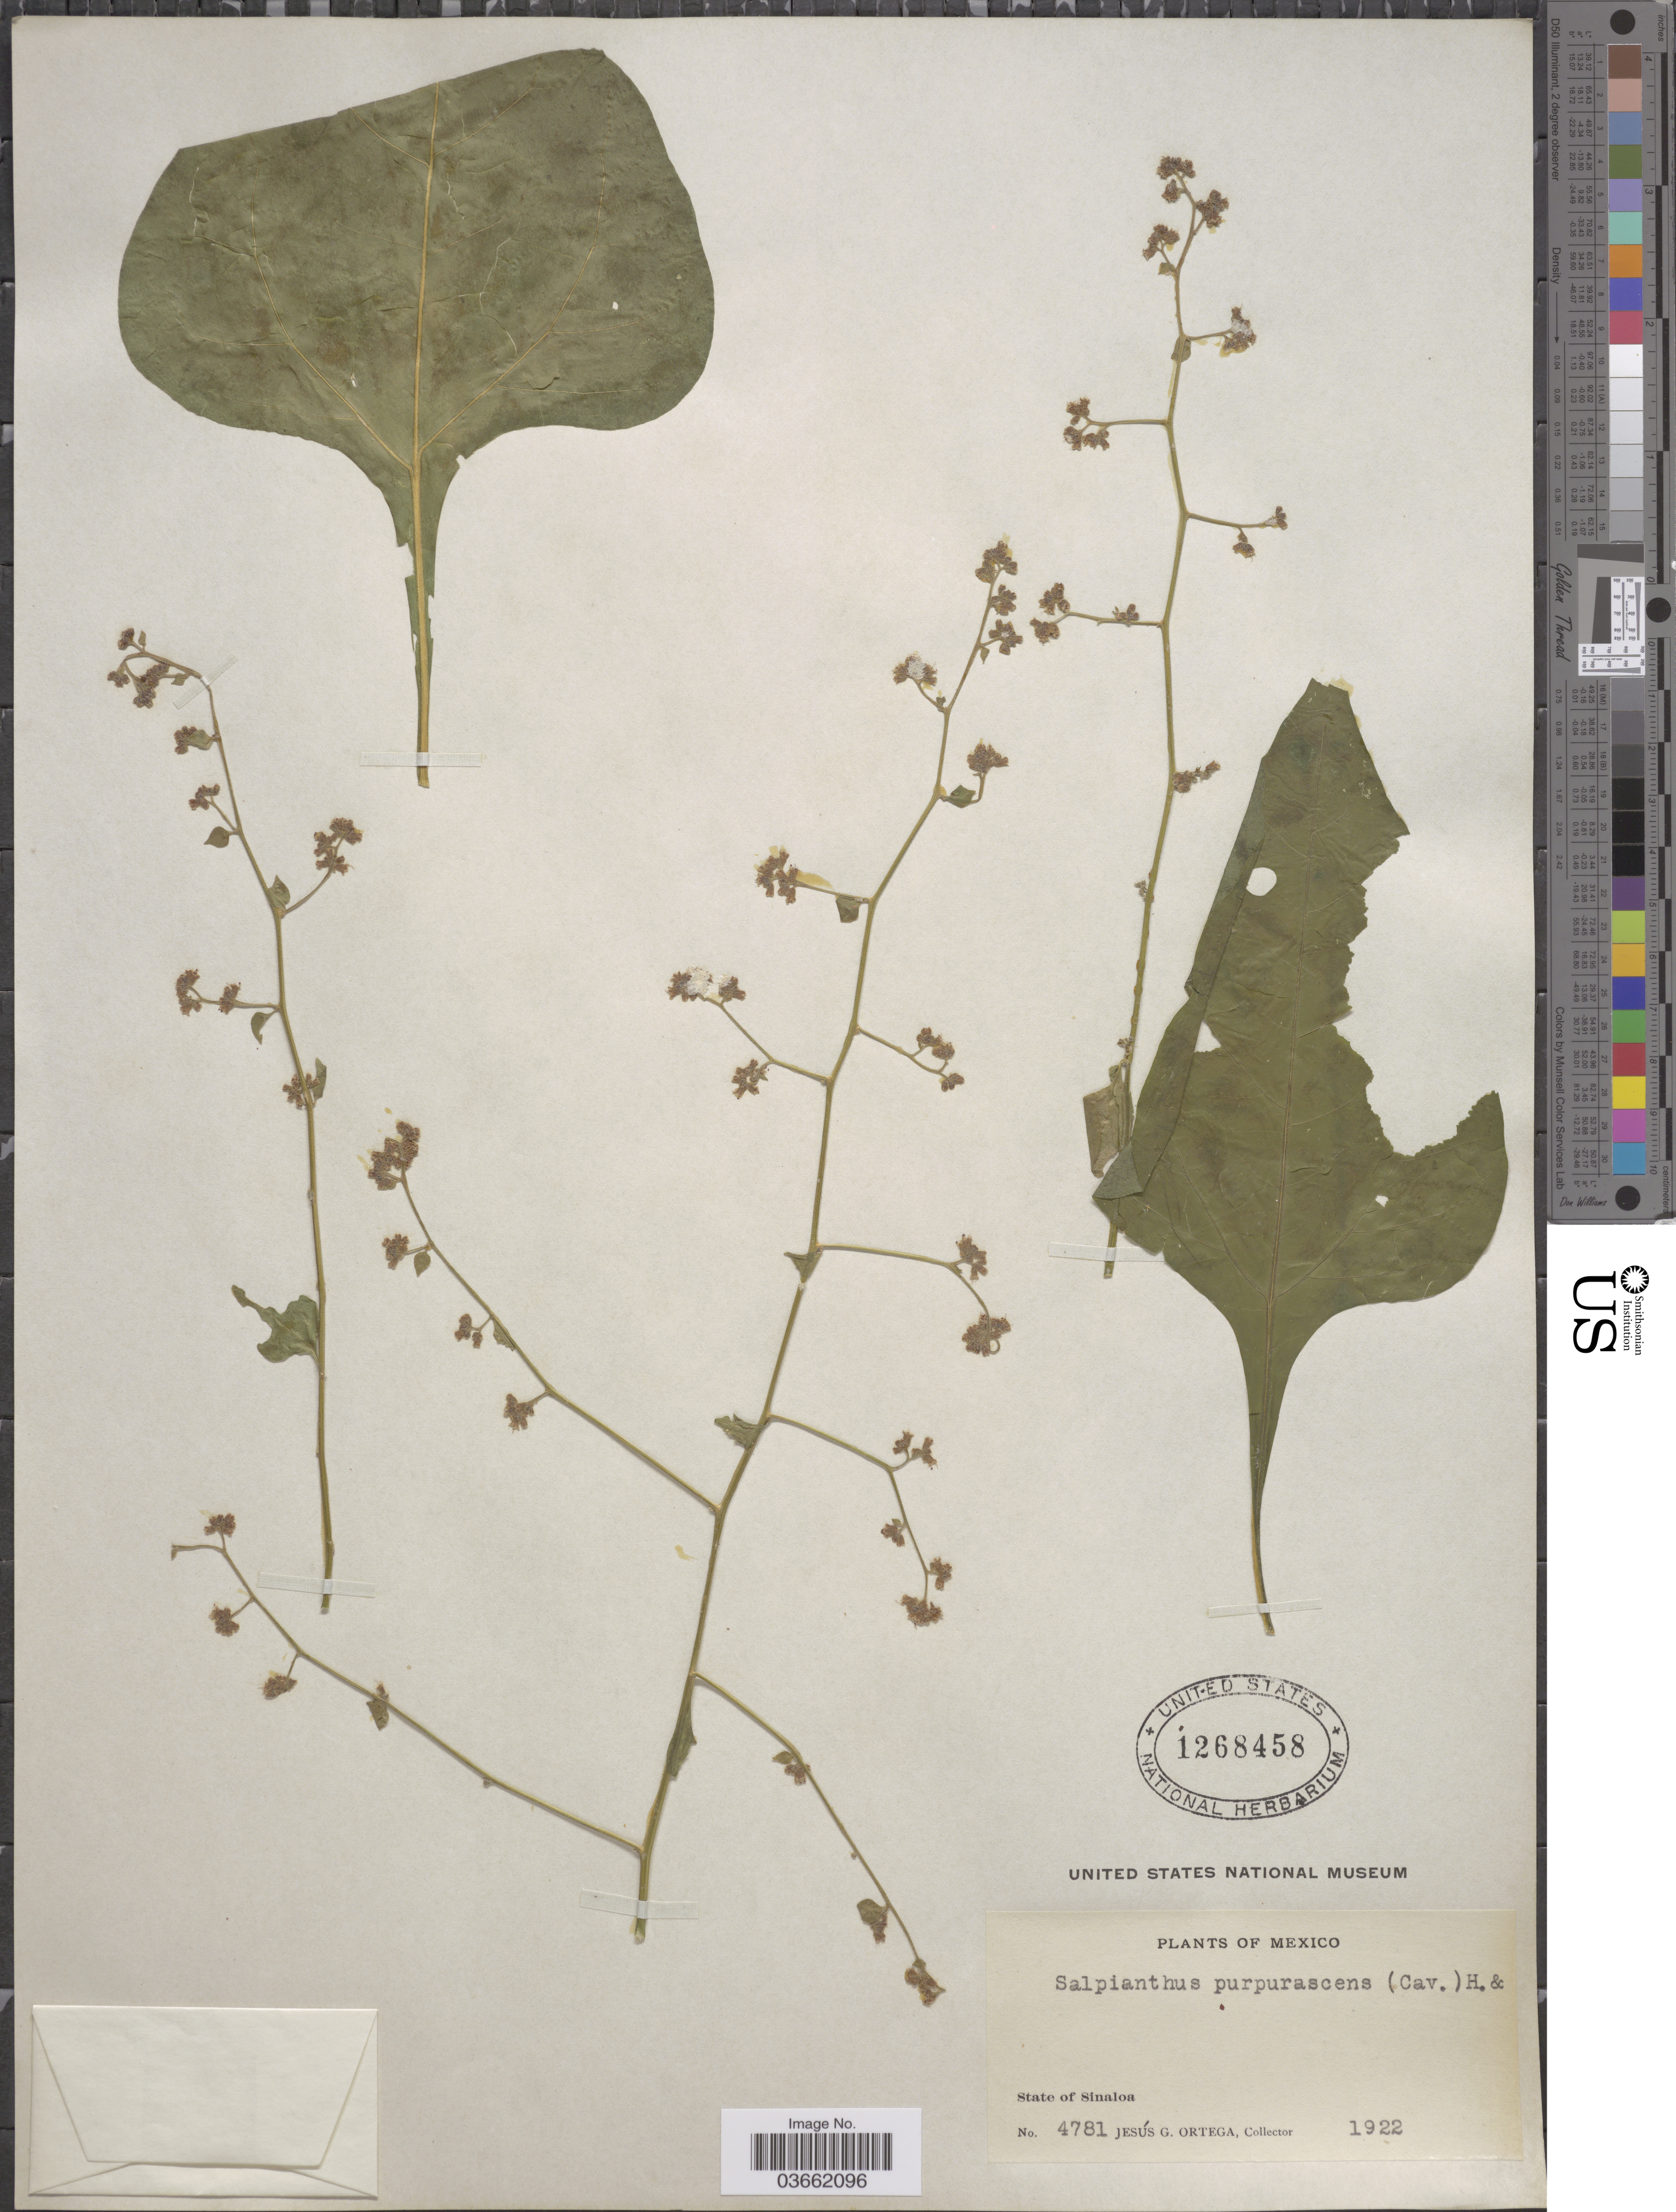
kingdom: Plantae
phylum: Tracheophyta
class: Magnoliopsida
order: Caryophyllales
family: Nyctaginaceae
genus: Salpianthus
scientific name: Salpianthus purpurascens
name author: (Cav. ex Lag.) Hook. & Arn.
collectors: J. Ortega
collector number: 4781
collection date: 1922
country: Mexico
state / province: Sinaloa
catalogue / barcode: US 1268458